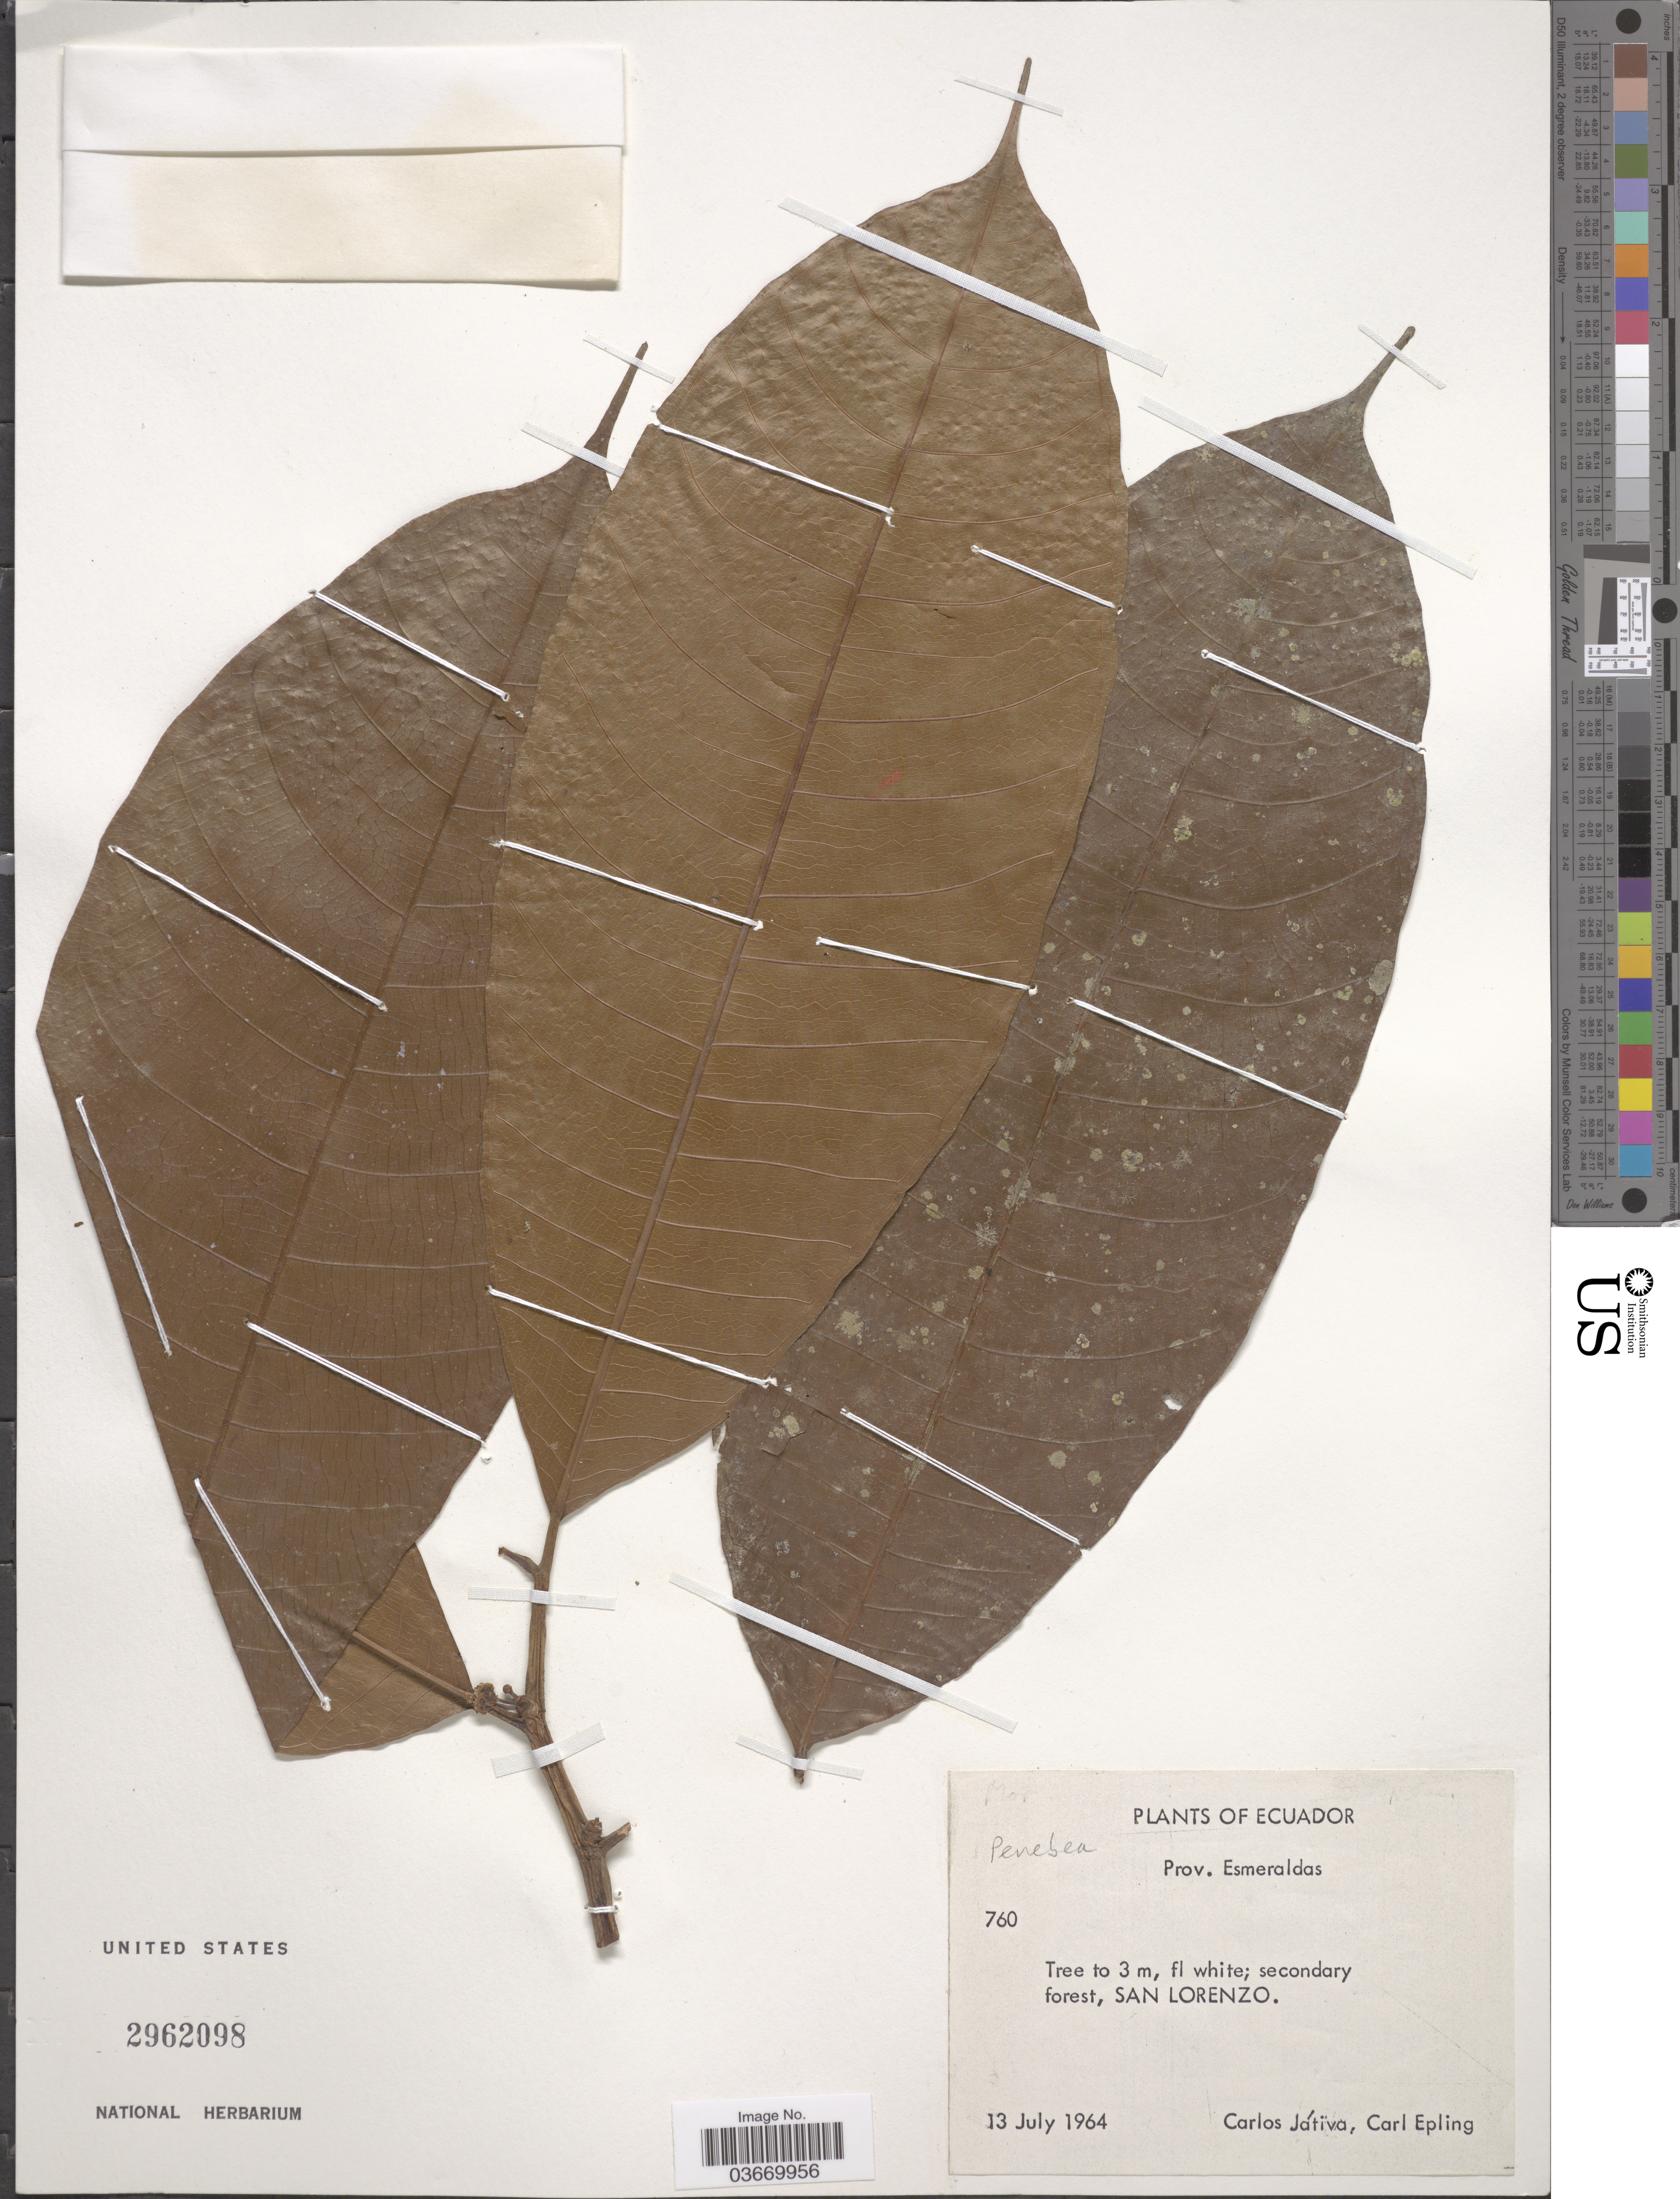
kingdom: Plantae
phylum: Tracheophyta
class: Magnoliopsida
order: Rosales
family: Moraceae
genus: Perebea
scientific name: Perebea sp.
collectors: C. D. Játiva & C. C. Epling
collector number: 760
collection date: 1964-07-13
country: Ecuador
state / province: Esmeraldas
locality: San Lorenzo.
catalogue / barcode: US 2962098